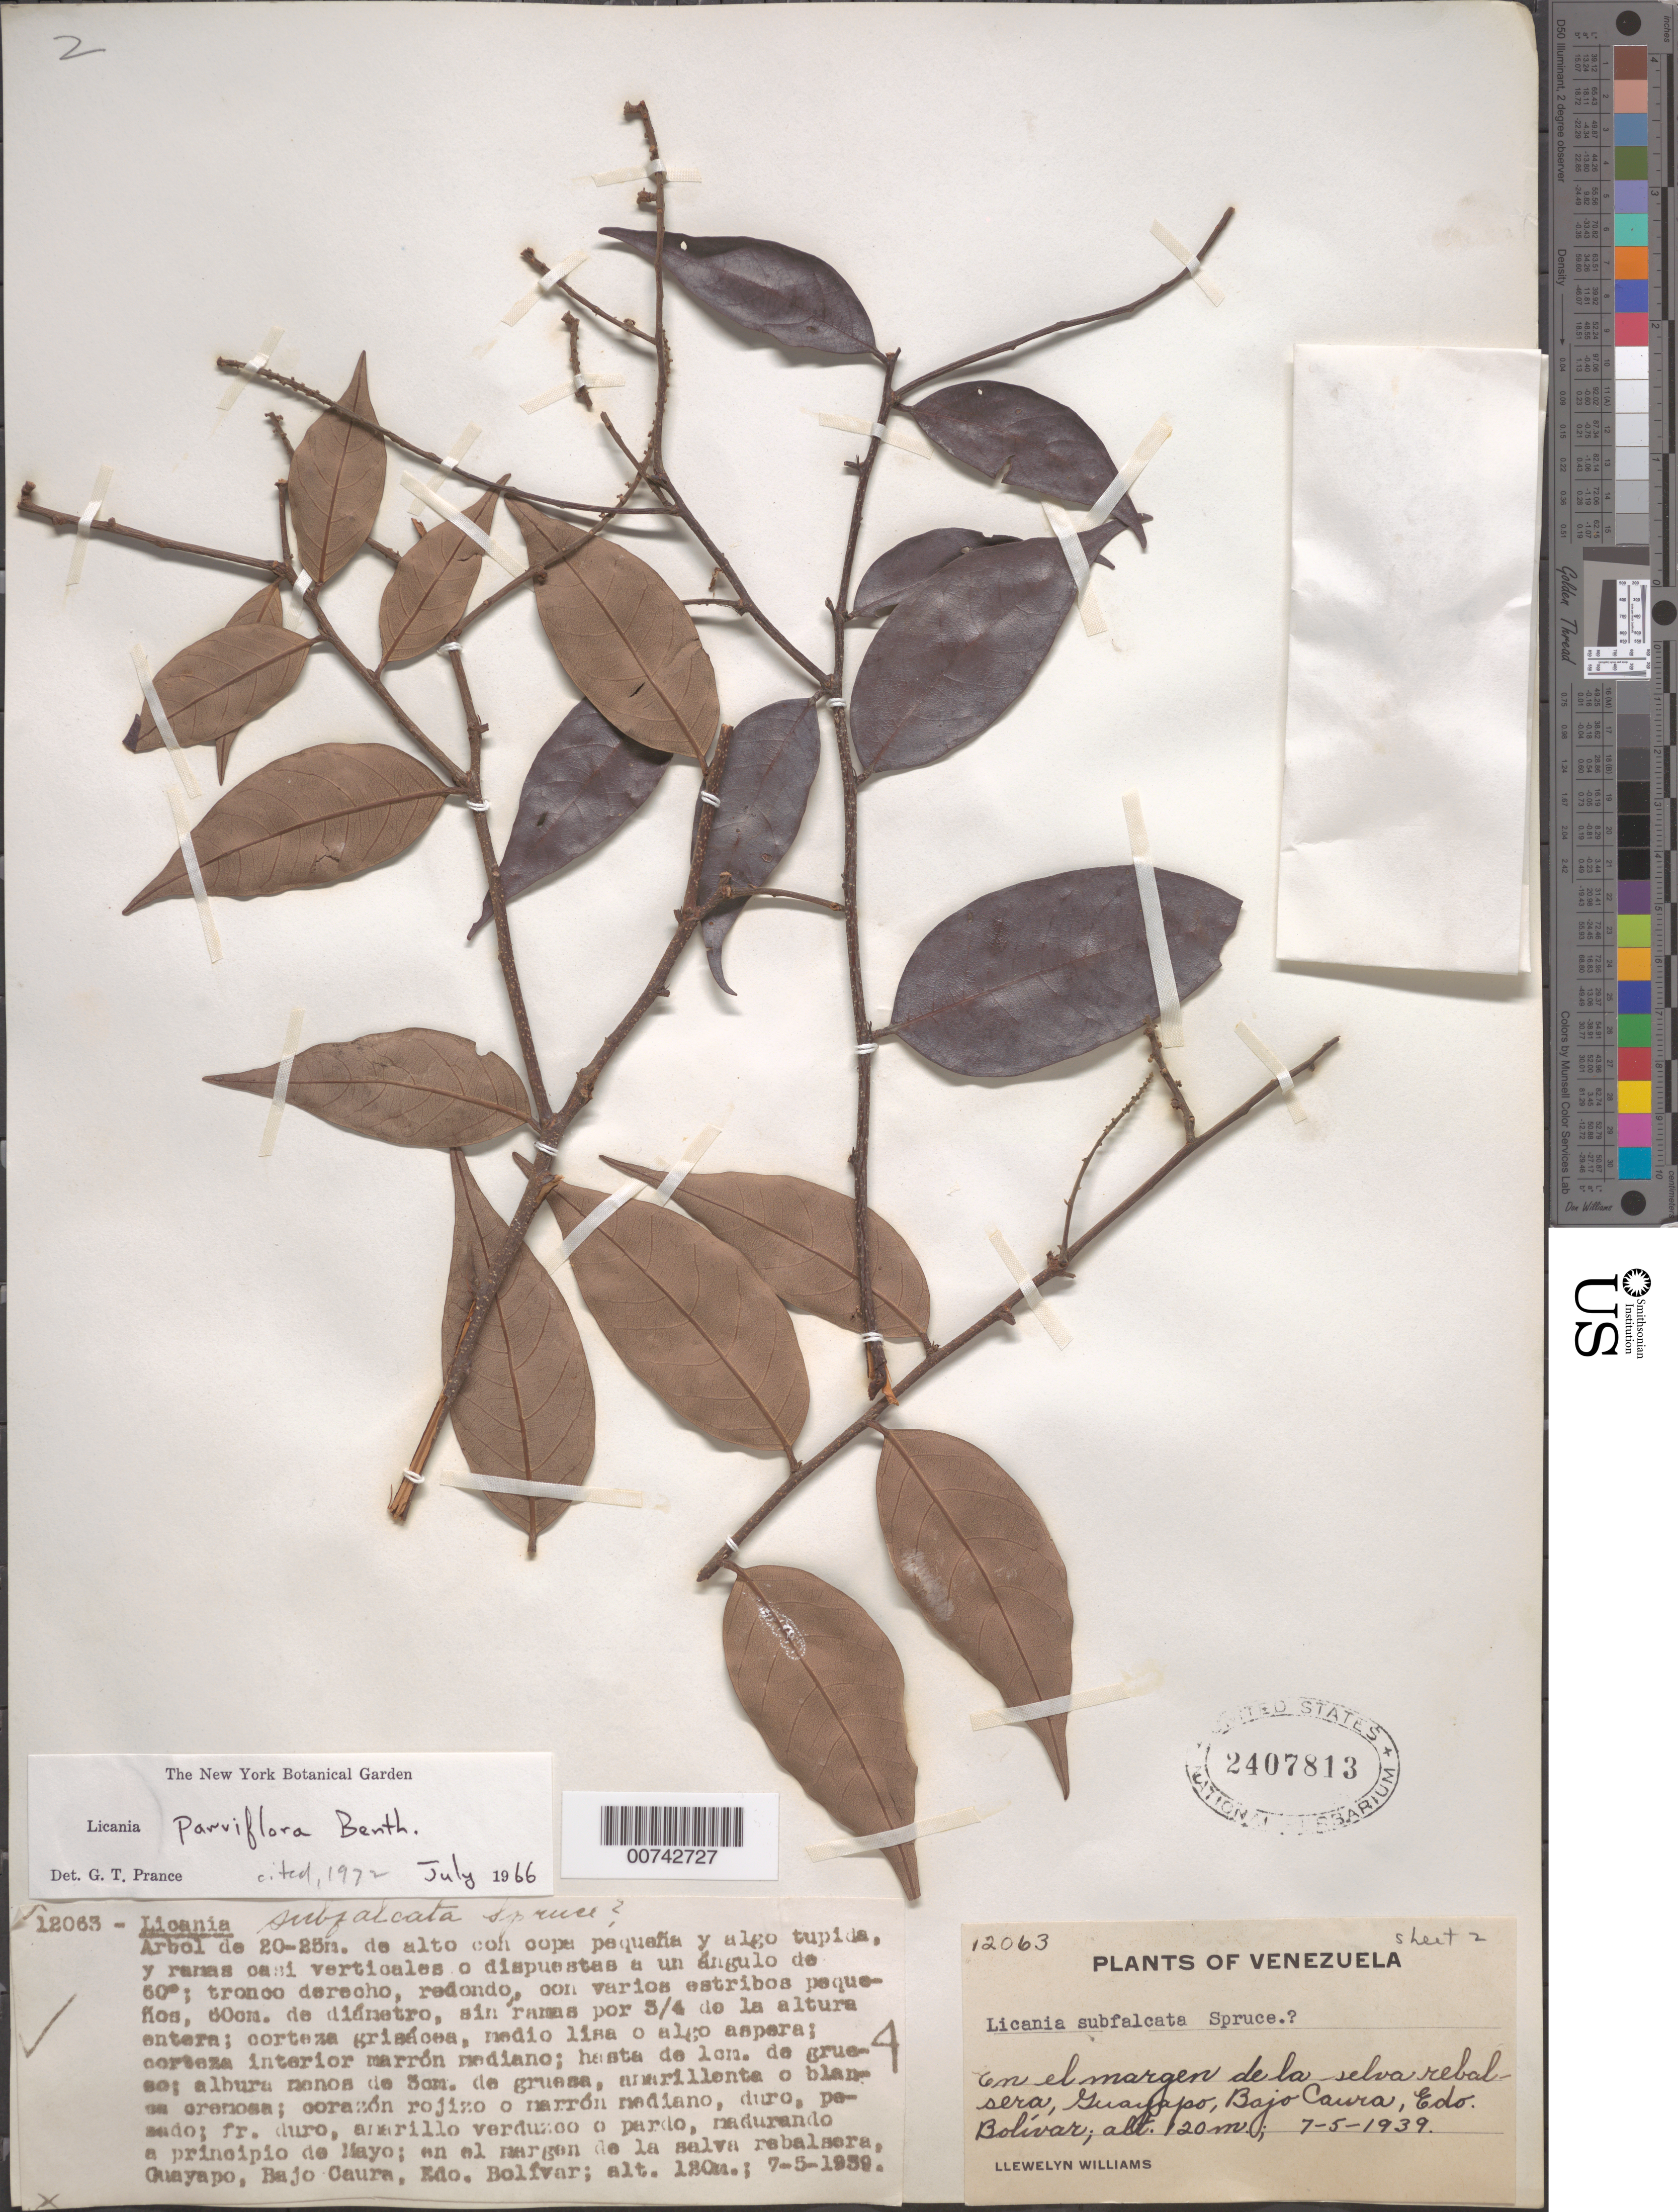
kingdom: Plantae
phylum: Tracheophyta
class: Magnoliopsida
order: Malpighiales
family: Chrysobalanaceae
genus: Licania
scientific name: Licania parviflora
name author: Benth.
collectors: Ll. Williams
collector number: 12063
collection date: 1939-05-07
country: Venezuela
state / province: Bolivar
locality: Guayapo, Bajo Caura.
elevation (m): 120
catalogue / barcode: US 2407813